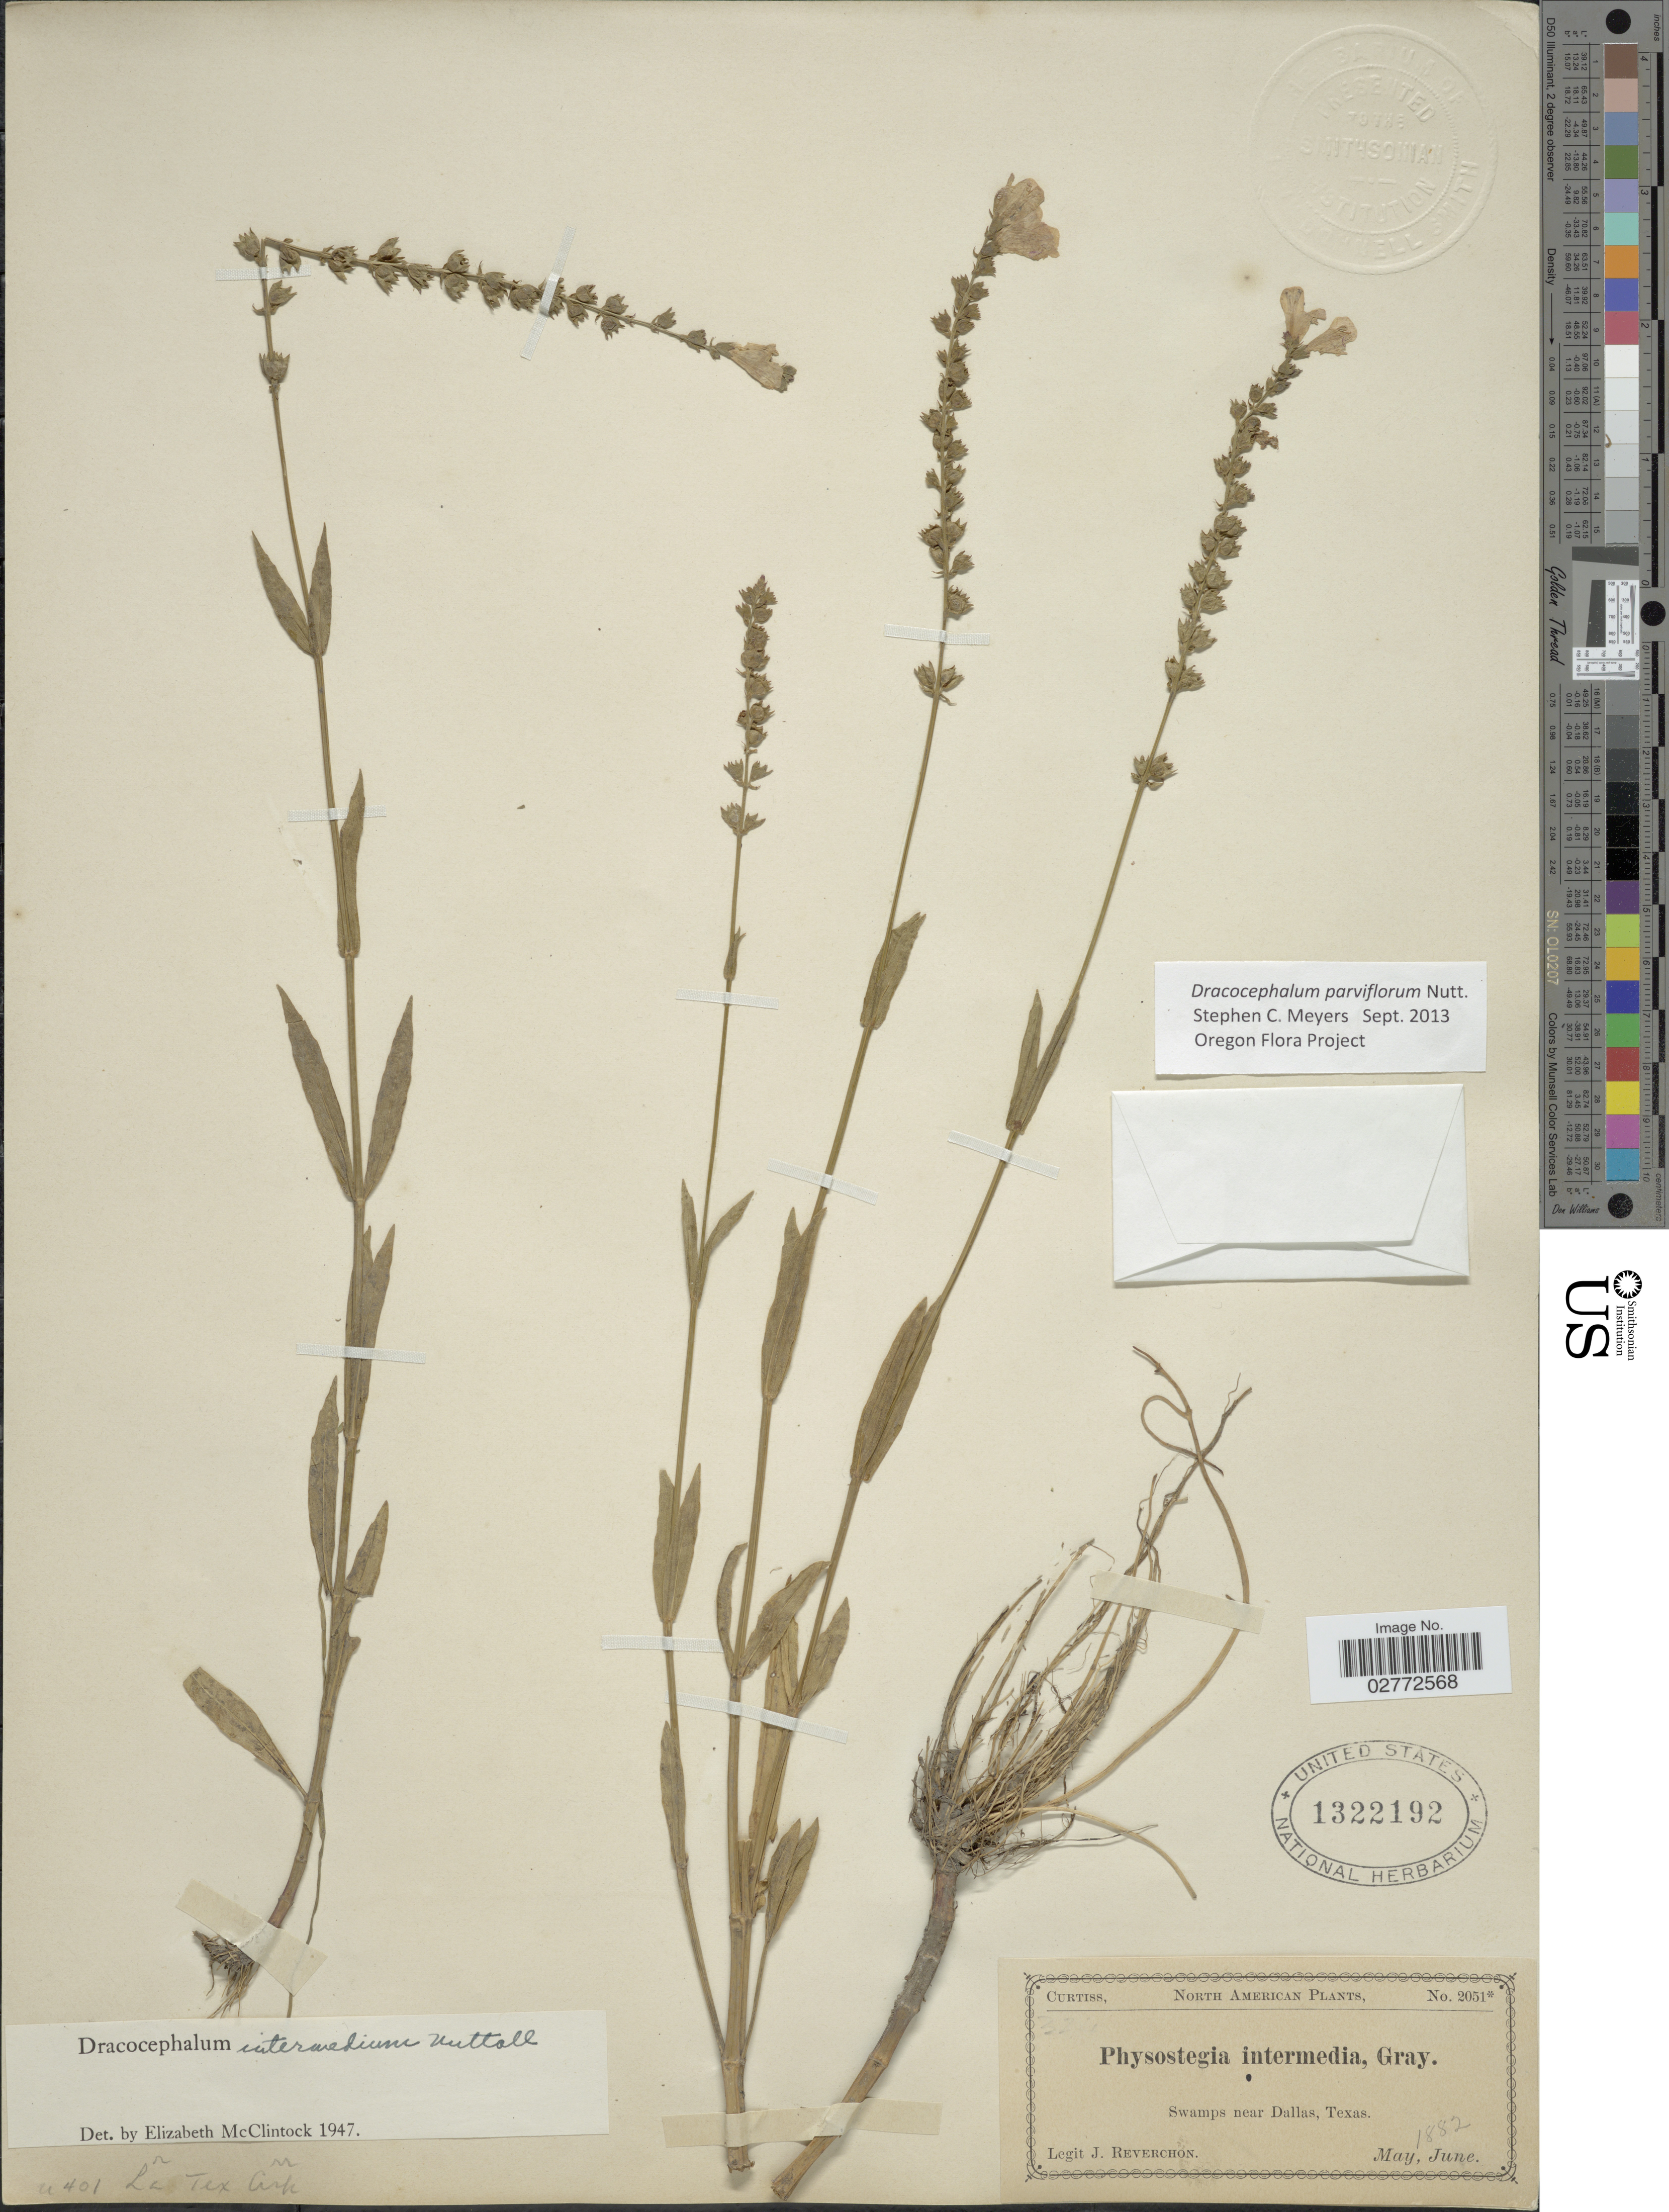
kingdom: Plantae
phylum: Tracheophyta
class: Magnoliopsida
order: Lamiales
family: Lamiaceae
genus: Dracocephalum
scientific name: Dracocephalum parviflorum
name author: Nutt.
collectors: J. Reverchon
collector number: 2051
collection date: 1882-05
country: United States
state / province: Texas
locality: Swamps near Dallas.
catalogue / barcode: US 1322192